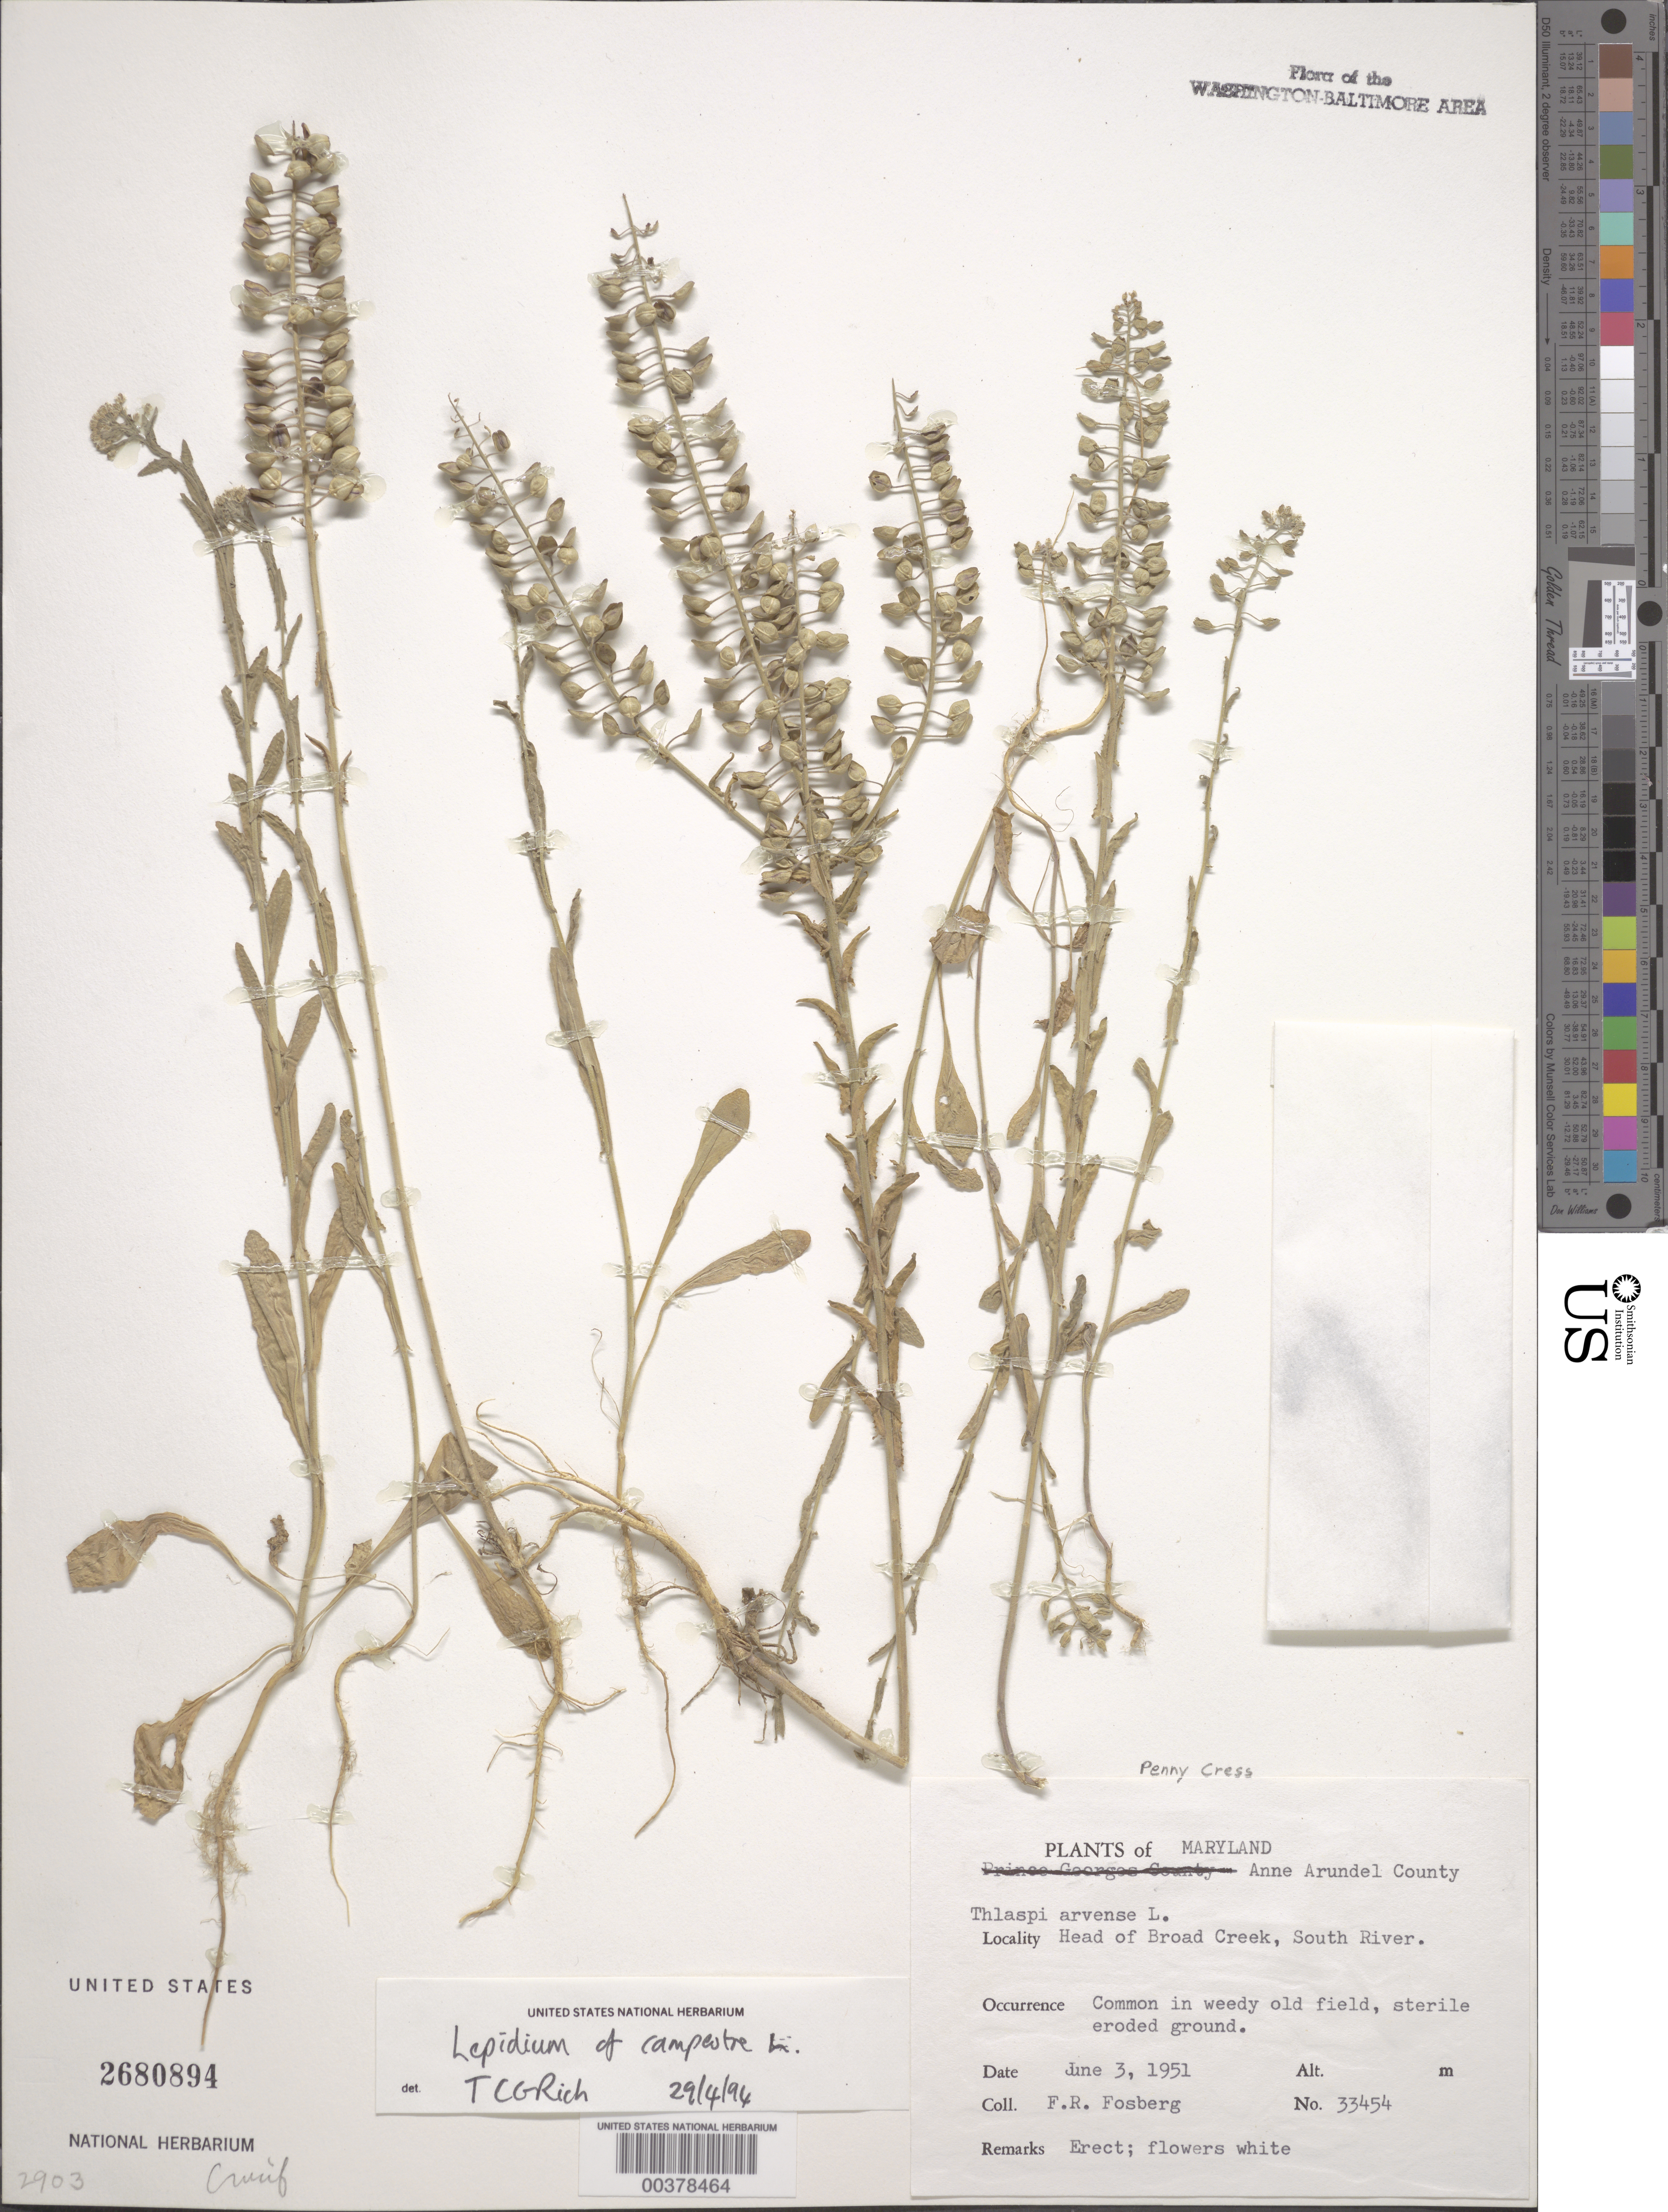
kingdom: Plantae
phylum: Tracheophyta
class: Magnoliopsida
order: Brassicales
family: Brassicaceae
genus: Thlaspi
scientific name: Thlaspi campestre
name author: L.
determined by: Rich, T. C. G.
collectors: F. R. Fosberg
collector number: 33454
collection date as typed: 03 Jun 1951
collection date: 1951-06-03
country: United States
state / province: Maryland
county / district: Anne Arundel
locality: Broad Creek Head, South River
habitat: Weedy old field, sterile eroded ground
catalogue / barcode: US 2680894